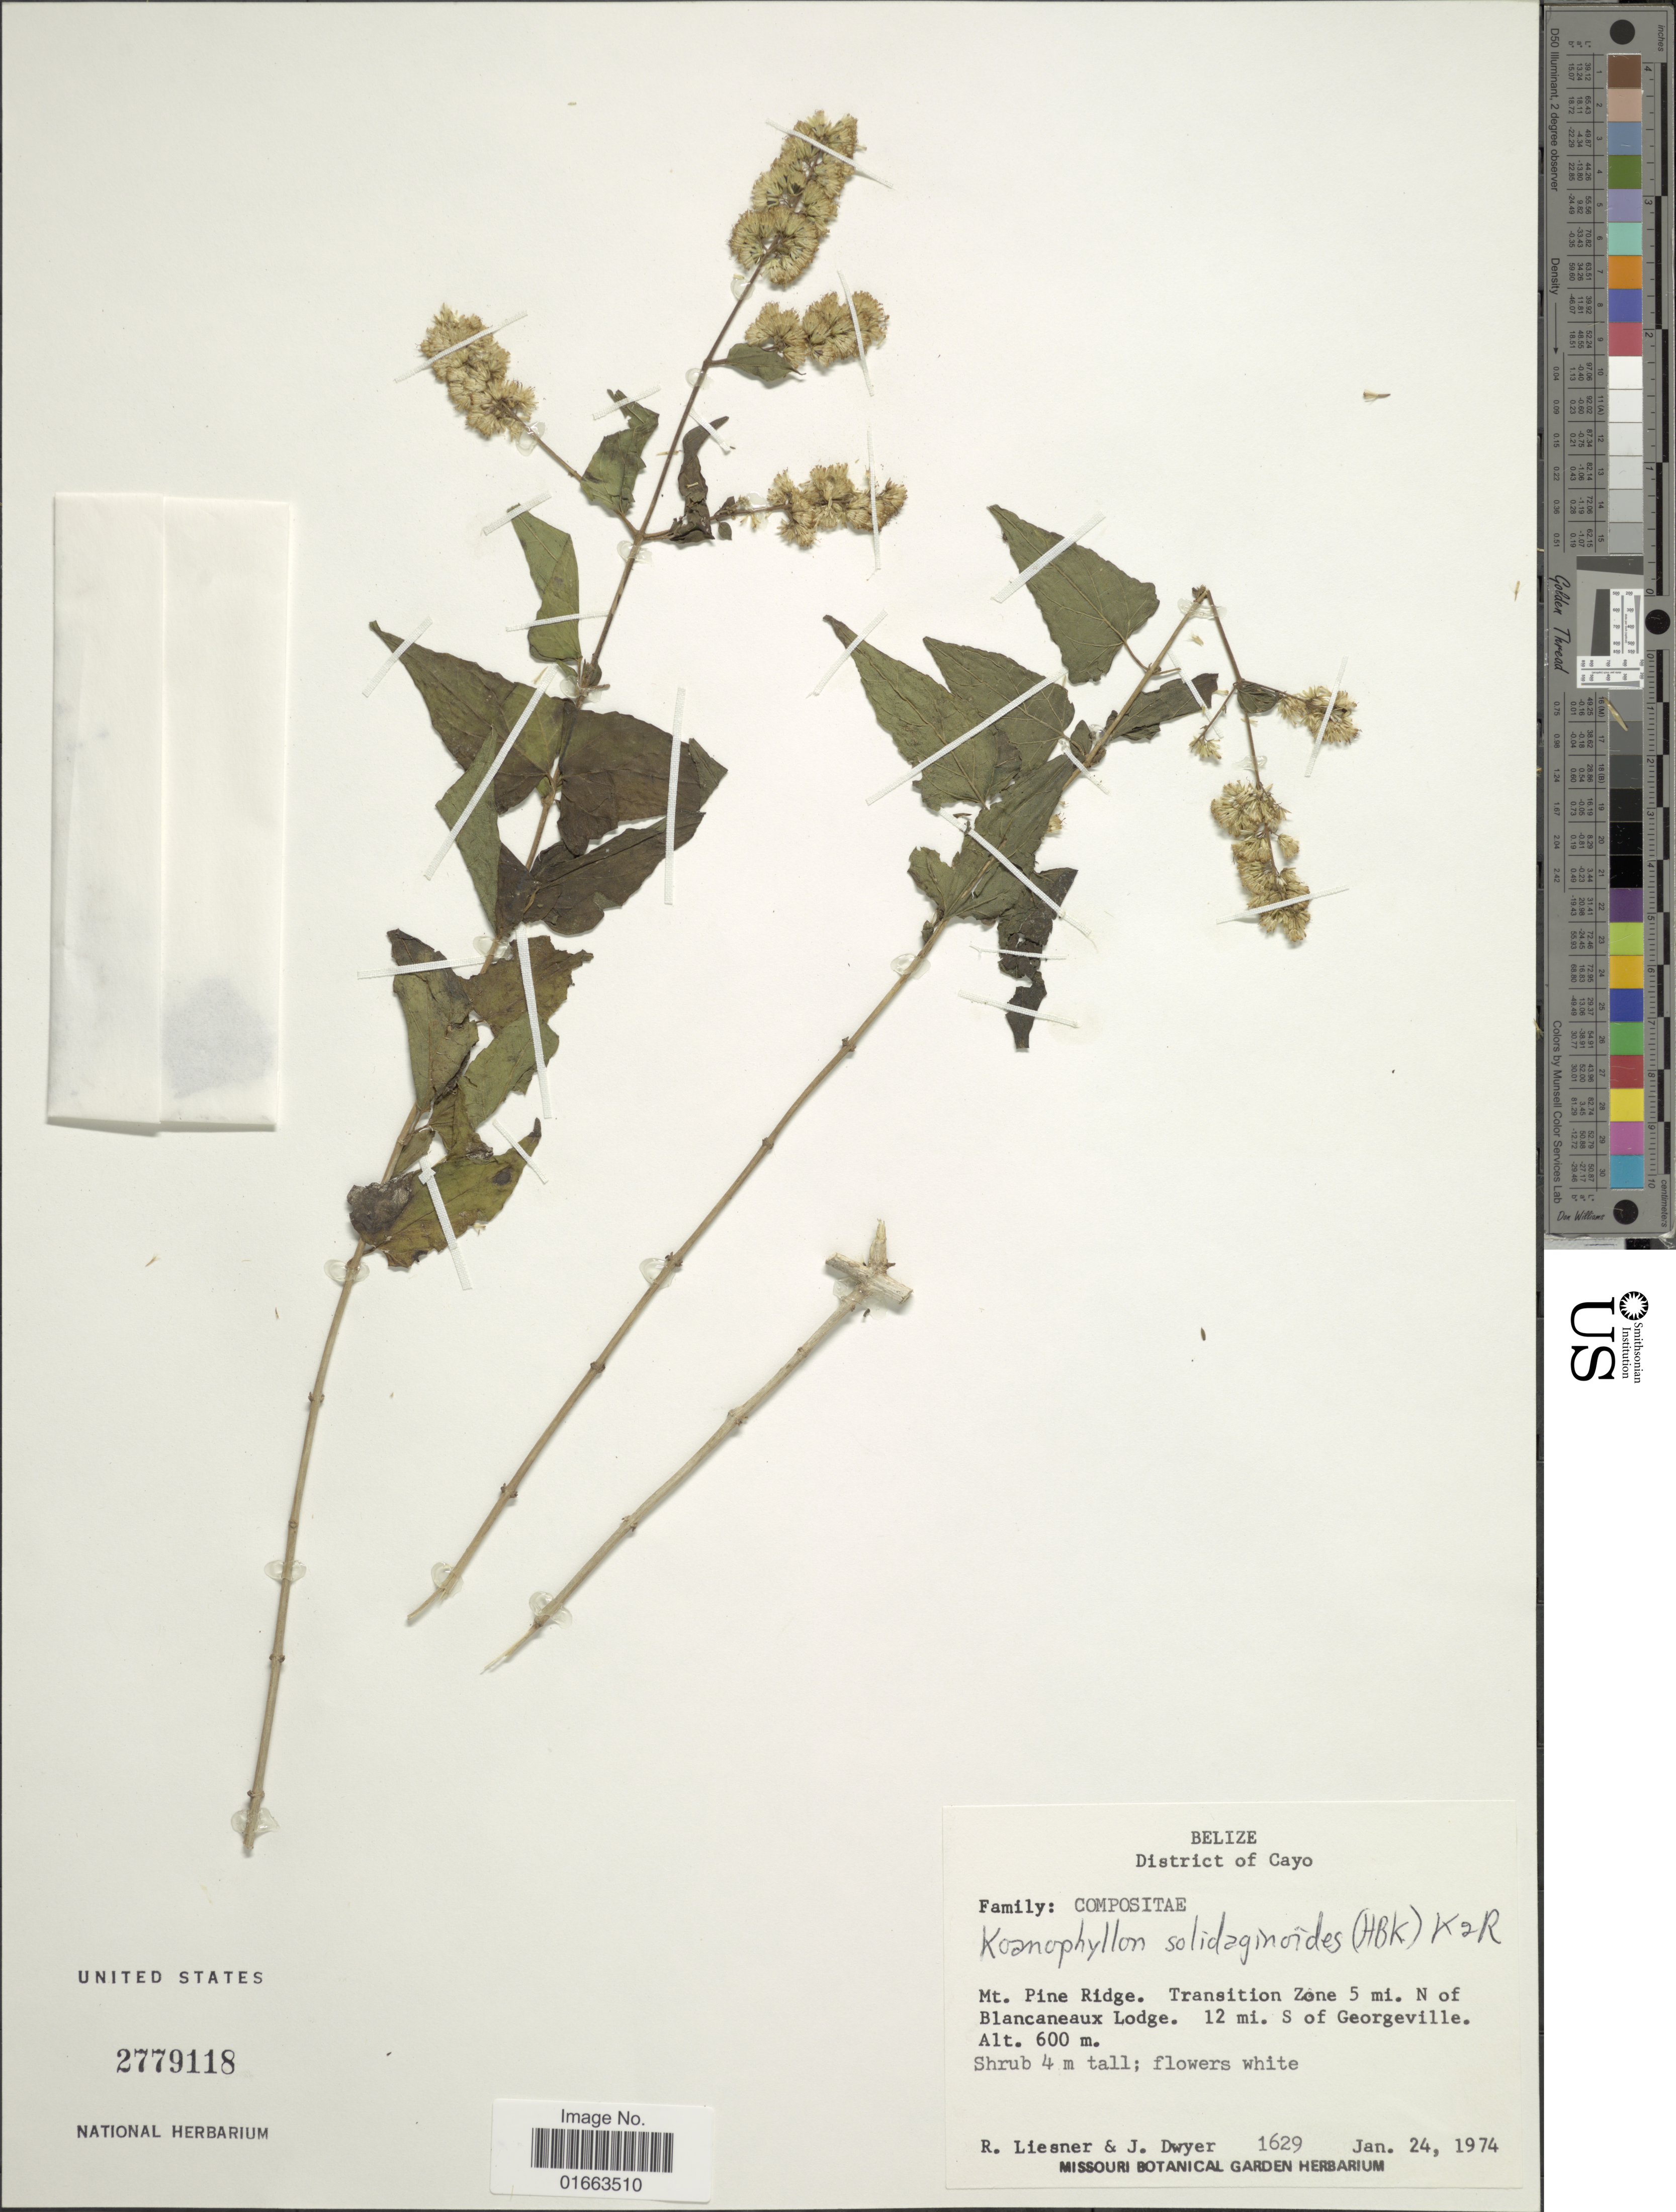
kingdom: Plantae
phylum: Tracheophyta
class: Magnoliopsida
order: Asterales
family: Asteraceae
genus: Koanophyllon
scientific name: Koanophyllon solidaginoides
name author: (Kunth) R.M. King & H. Rob.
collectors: R. L. Liesner & J. Dwyer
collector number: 1629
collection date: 1974-01-24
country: Belize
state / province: Cayo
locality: Mt. Pine Ridge, Transition Zone 5 mi. N of Blancaneaux Lodge, 12 mi. S of Georgeville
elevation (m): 600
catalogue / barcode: US 2779118